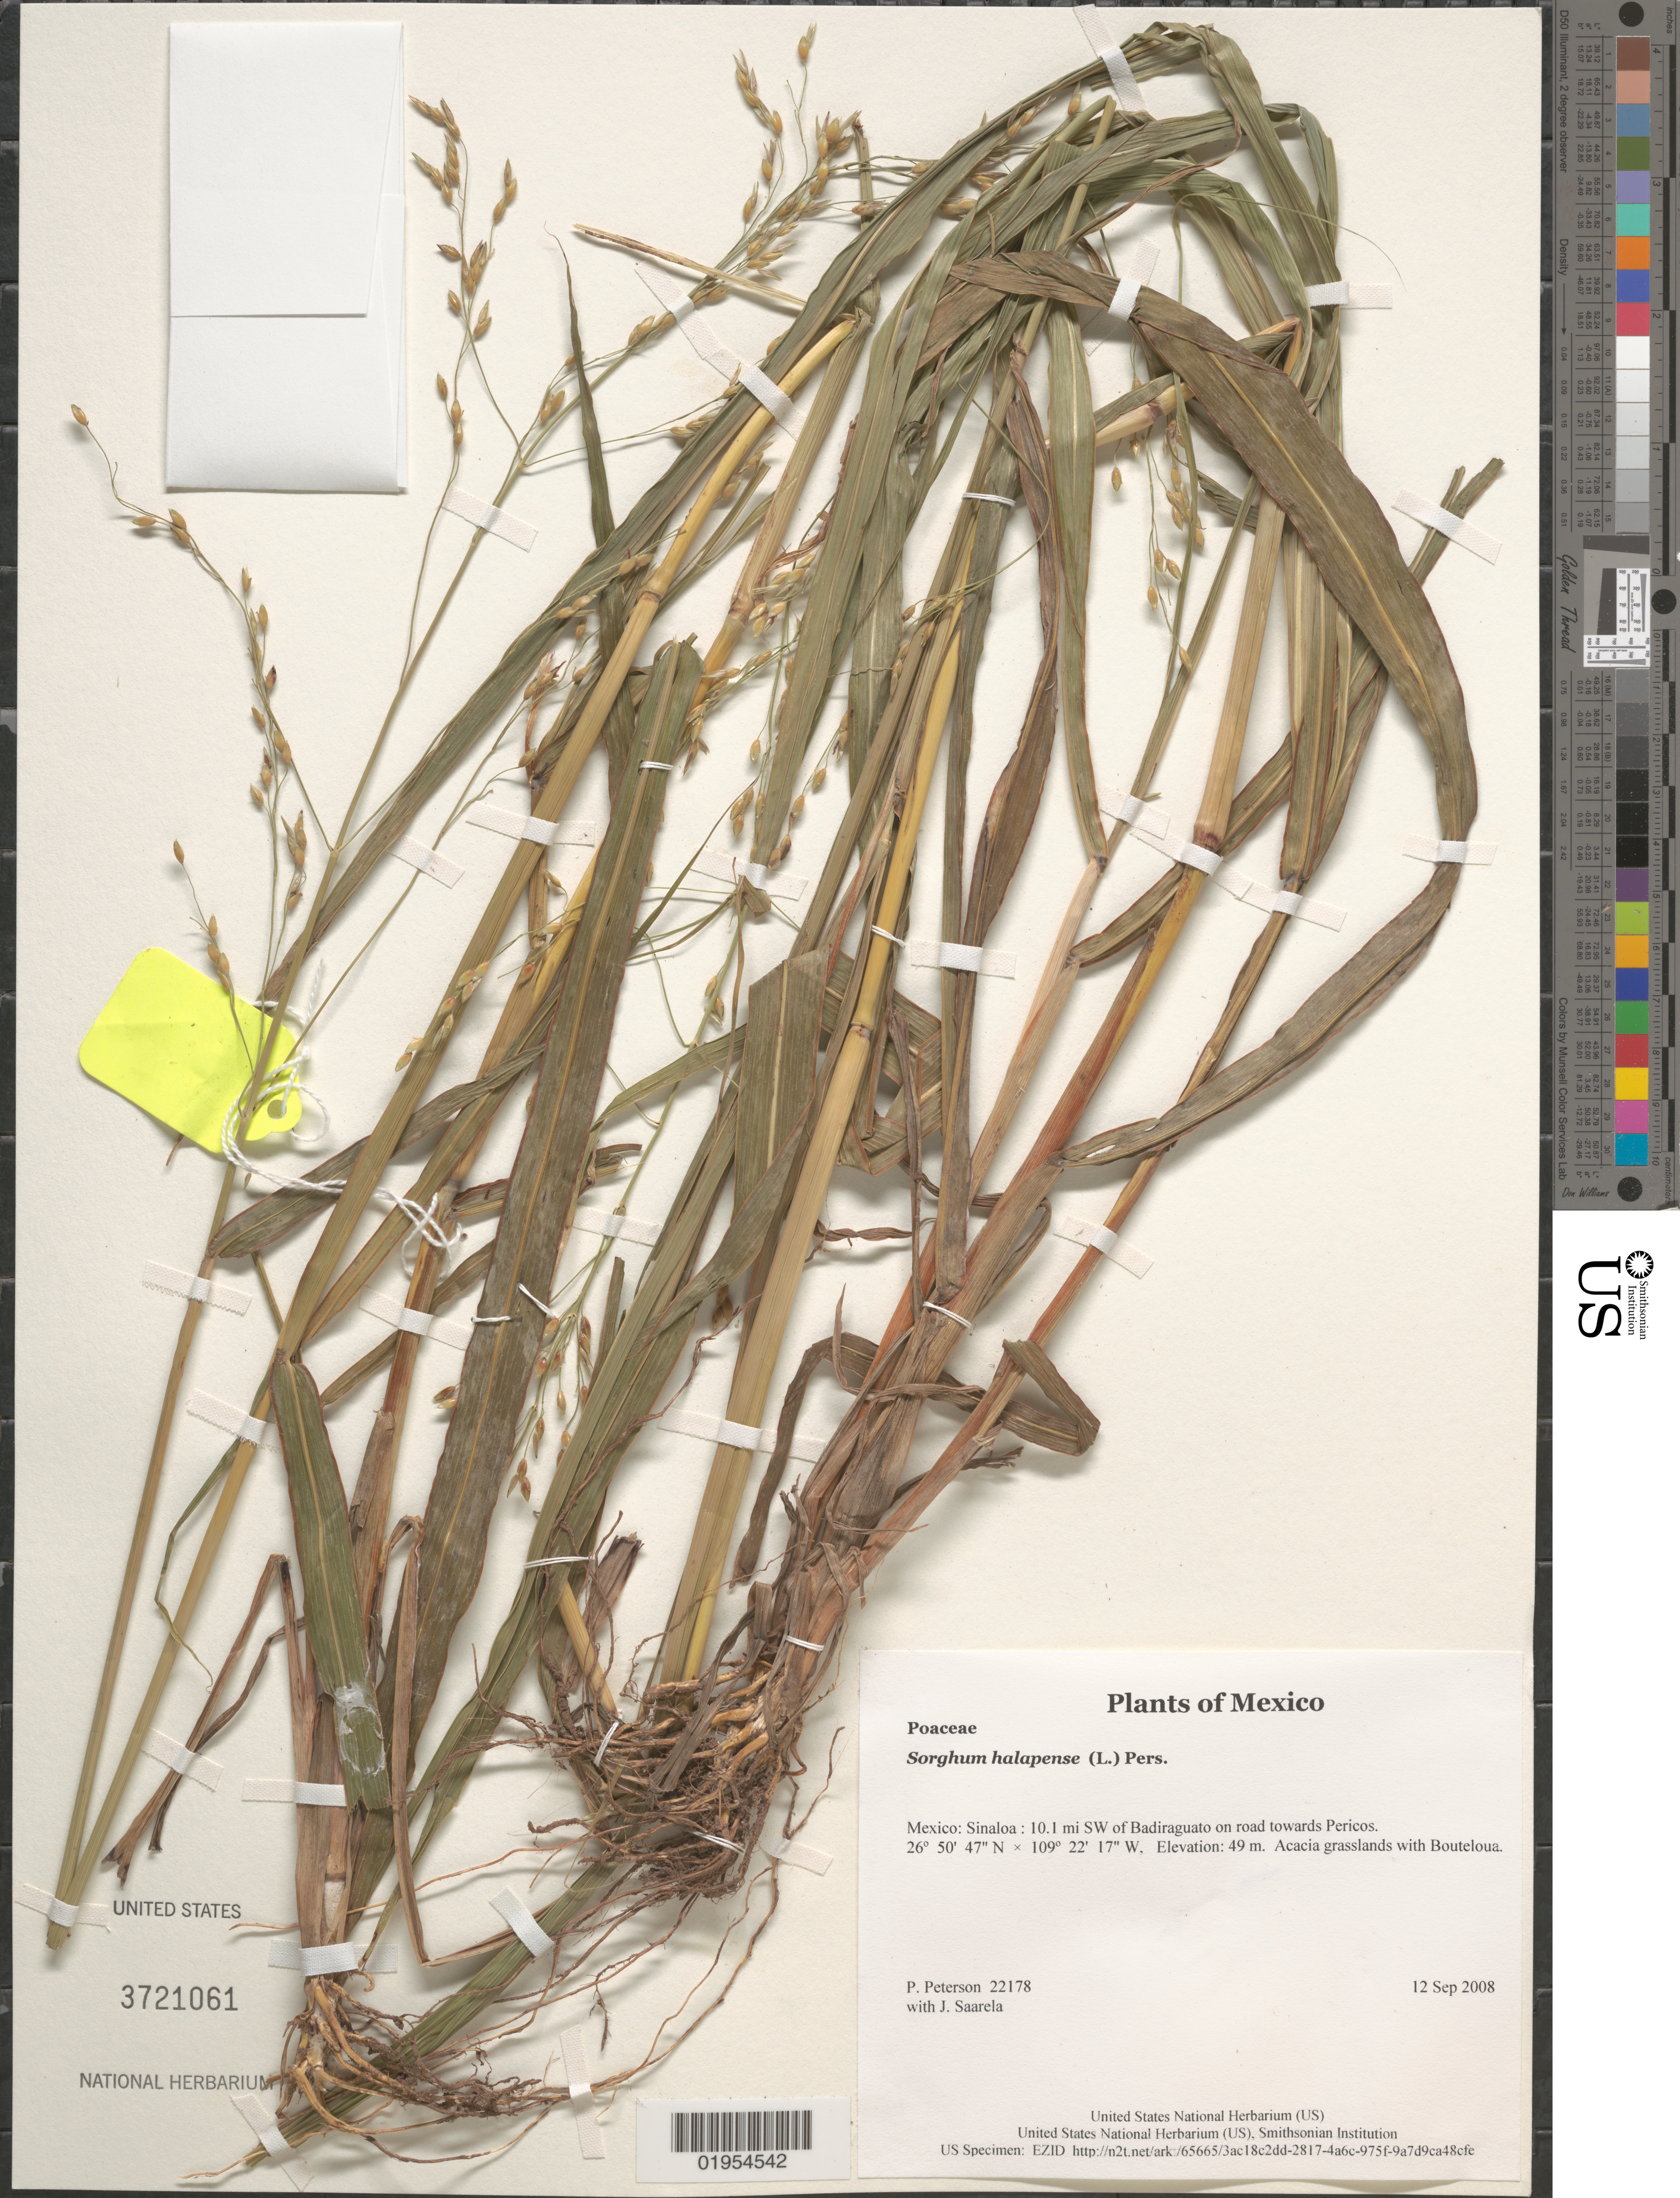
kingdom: Plantae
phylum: Tracheophyta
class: Liliopsida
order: Poales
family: Poaceae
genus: Sorghum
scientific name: Sorghum halepense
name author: (L.) Pers.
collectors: P. M. Peterson & J. Saarela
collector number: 22178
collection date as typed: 12 Sep 2008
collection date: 2008-09-12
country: Mexico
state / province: Sinaloa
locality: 10.1 mi SW of Badiraguato on road towards Pericos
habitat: Acacia grasslands with Bouteloua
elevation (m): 49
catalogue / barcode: US 3721061